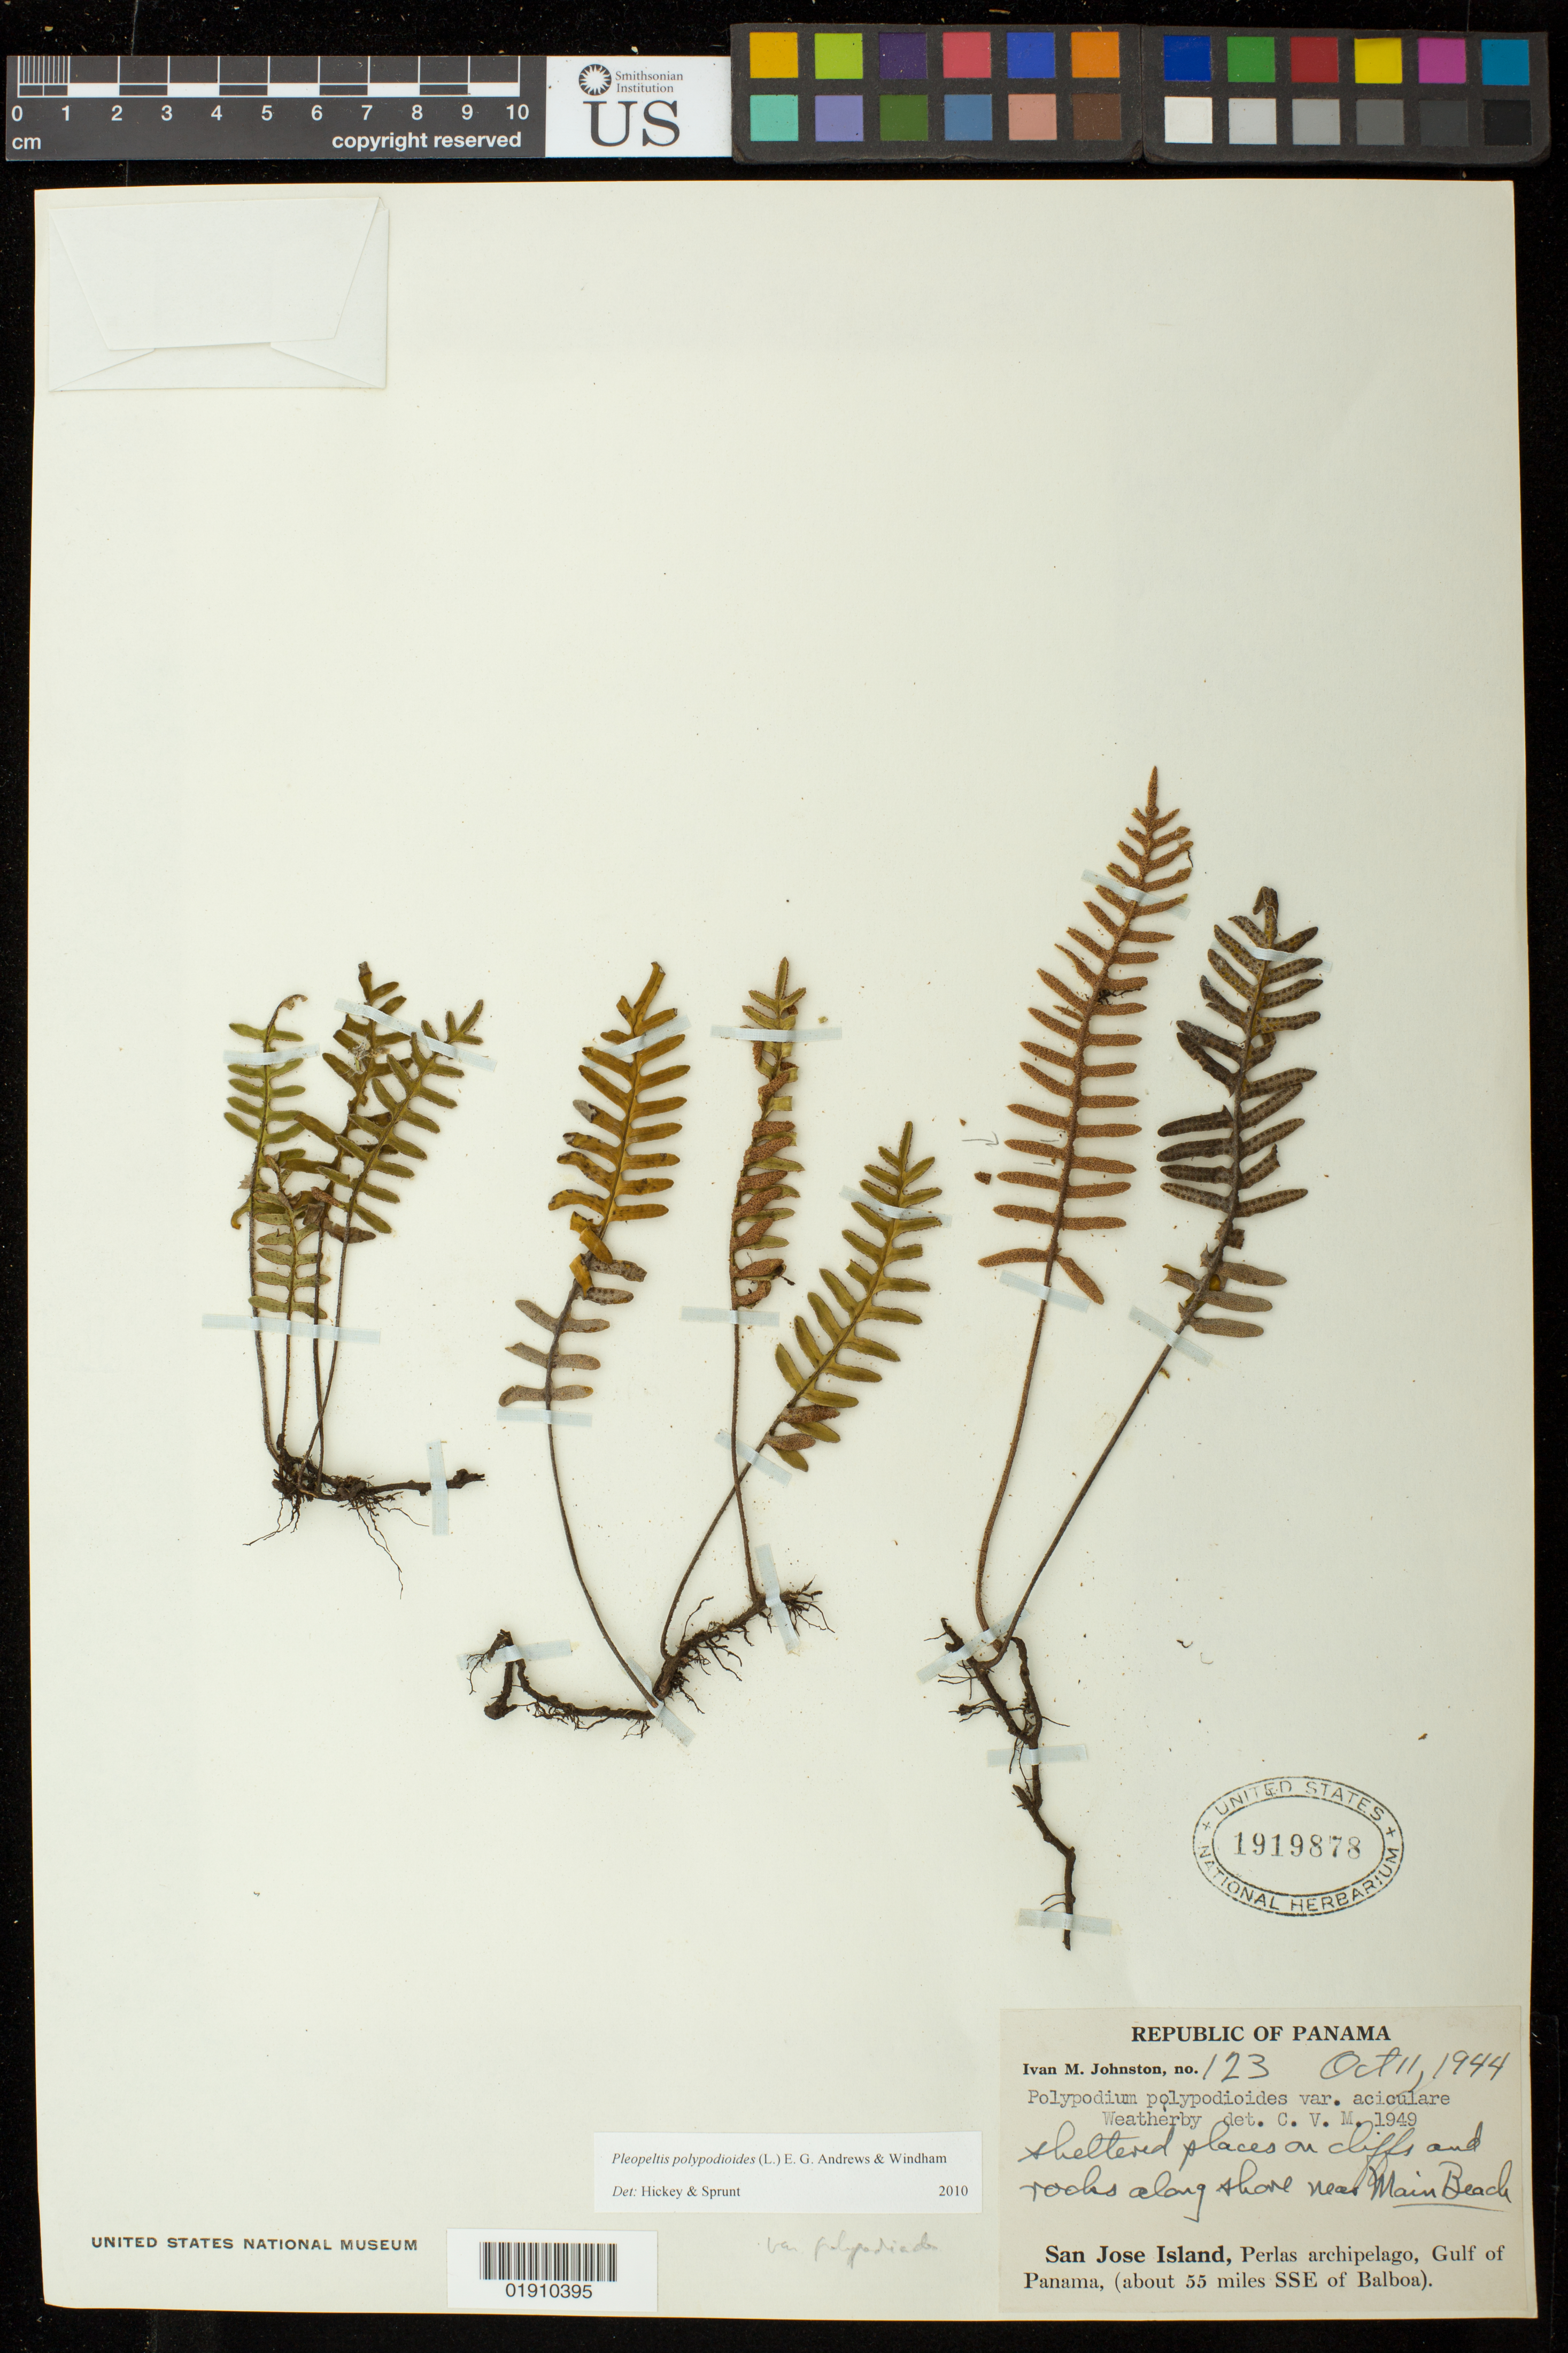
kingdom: Plantae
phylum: Tracheophyta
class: Polypodiopsida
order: Polypodiales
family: Polypodiaceae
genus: Pleopeltis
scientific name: Pleopeltis polypodioides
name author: (L.) E.G. Andrews & Windham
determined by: Hickey, R. J.; Sprunt, S. V.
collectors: I.M. Johnston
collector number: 123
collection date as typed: Oct. 11, 1944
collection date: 1944-10-11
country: Panama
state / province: Panamá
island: San Jose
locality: San Jose Island, Perlas archipelago, Gulf of Panama, (about 55 miles SSE of Balboa), sheltered places on cliffs and rocks along shore near Main Beach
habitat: sheltered places on cliffs and rocks along shore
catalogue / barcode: US 1919878